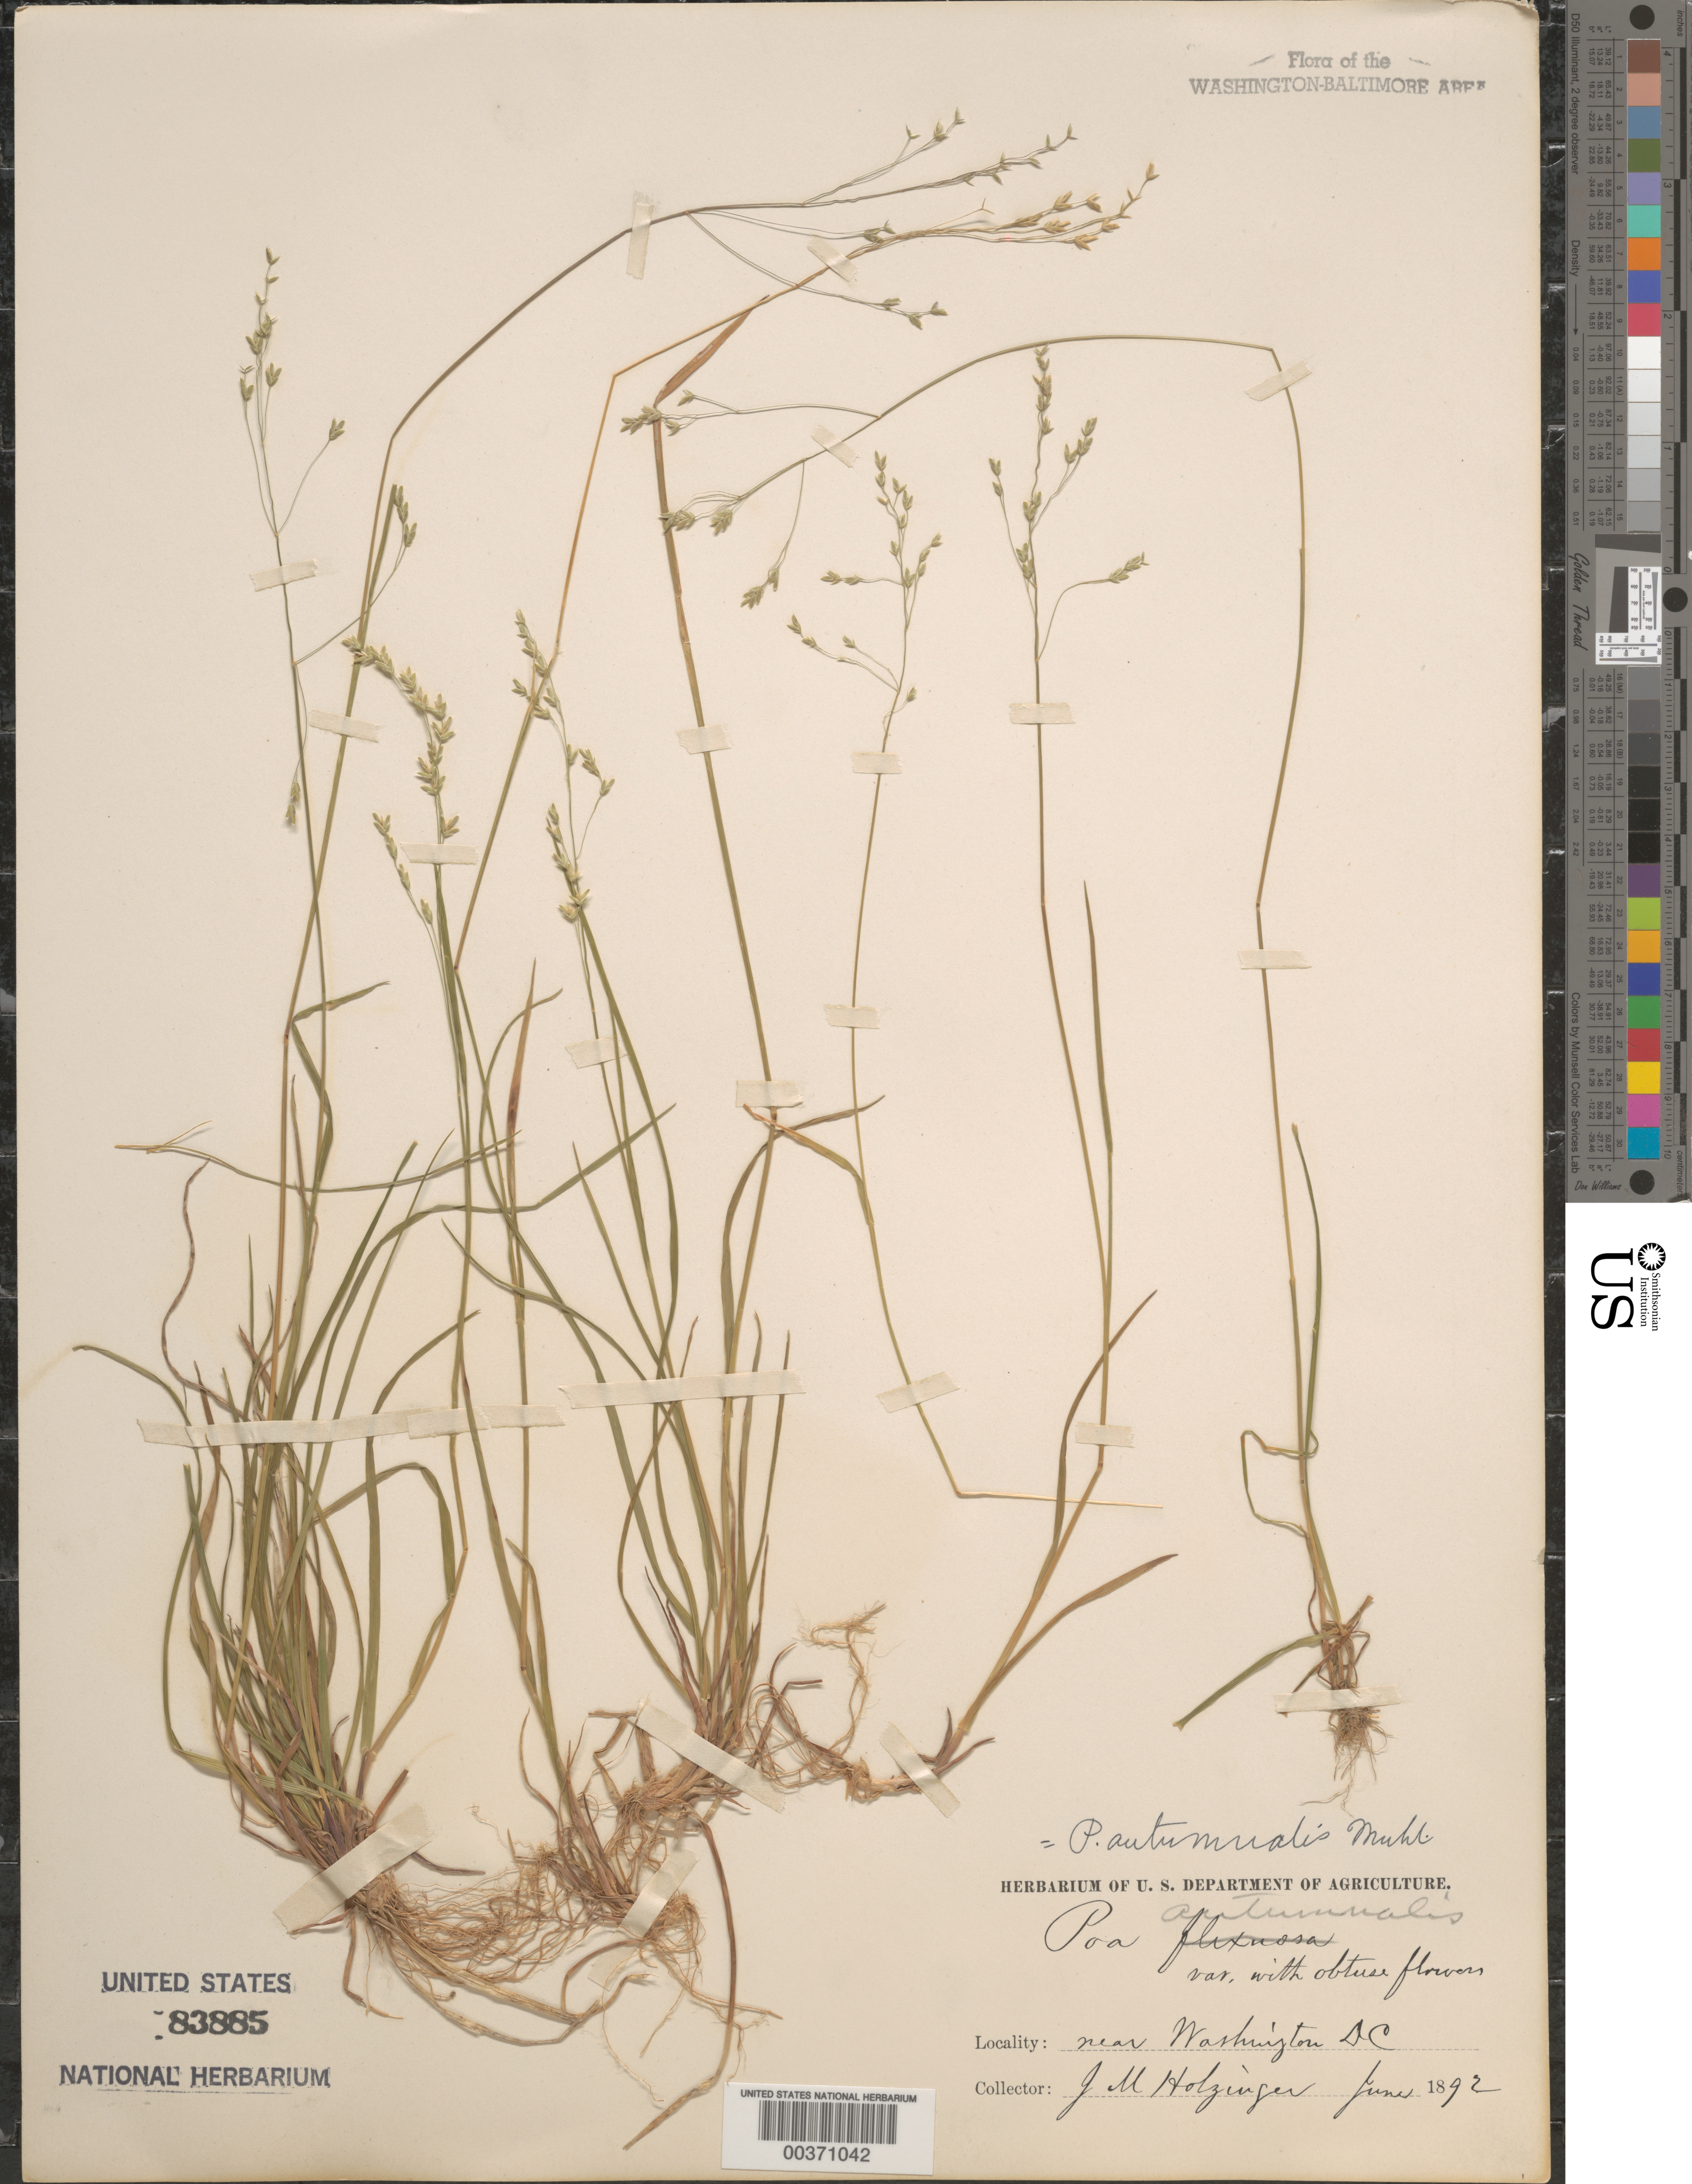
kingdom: Plantae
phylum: Tracheophyta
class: Liliopsida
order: Poales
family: Poaceae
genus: Poa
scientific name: Poa autumnalis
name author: Muhl. ex Elliott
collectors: J. M. Holzinger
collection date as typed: Jun 1892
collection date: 1892-06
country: United States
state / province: District of Columbia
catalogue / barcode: US 83885